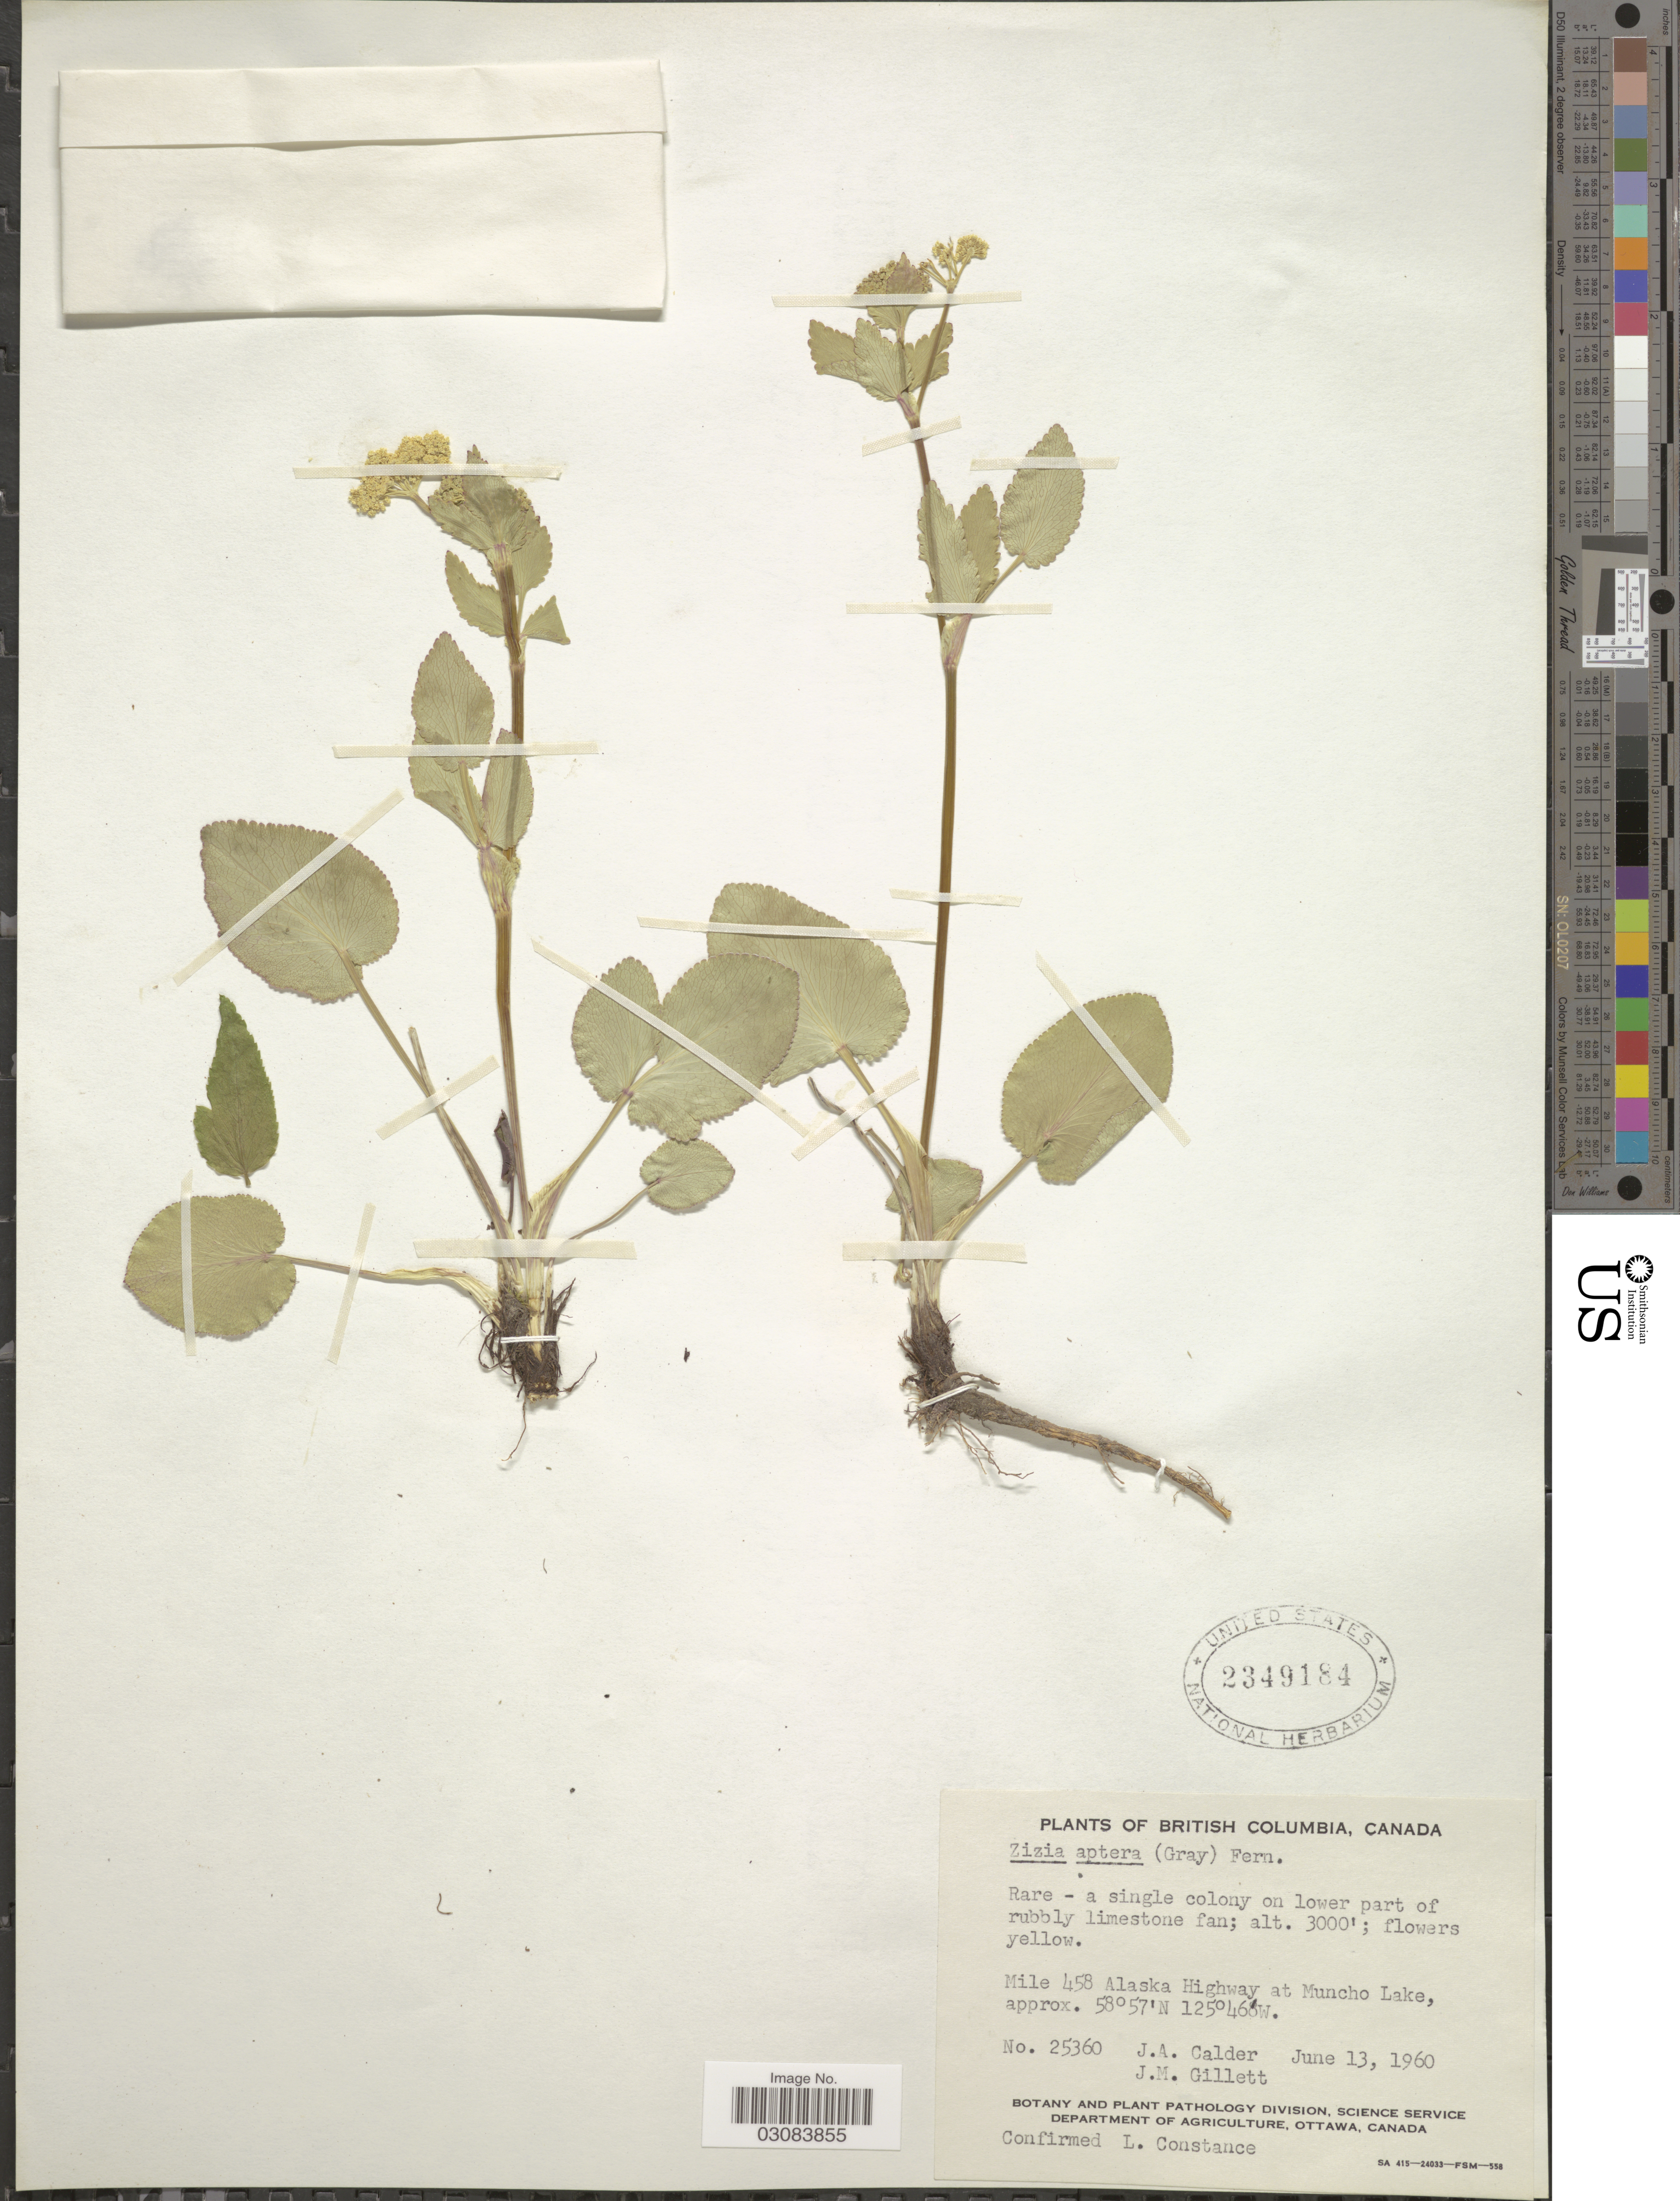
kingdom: Plantae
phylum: Tracheophyta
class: Magnoliopsida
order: Apiales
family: Apiaceae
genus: Zizia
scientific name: Zizia aptera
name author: (A. Gray) Fernald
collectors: J. A. Calder & J. M. Gillett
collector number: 25360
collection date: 1960-06-13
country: Canada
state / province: British Columbia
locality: Mile 458 Alaska Highway at Muncho Lake.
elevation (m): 914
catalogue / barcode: US 2349184